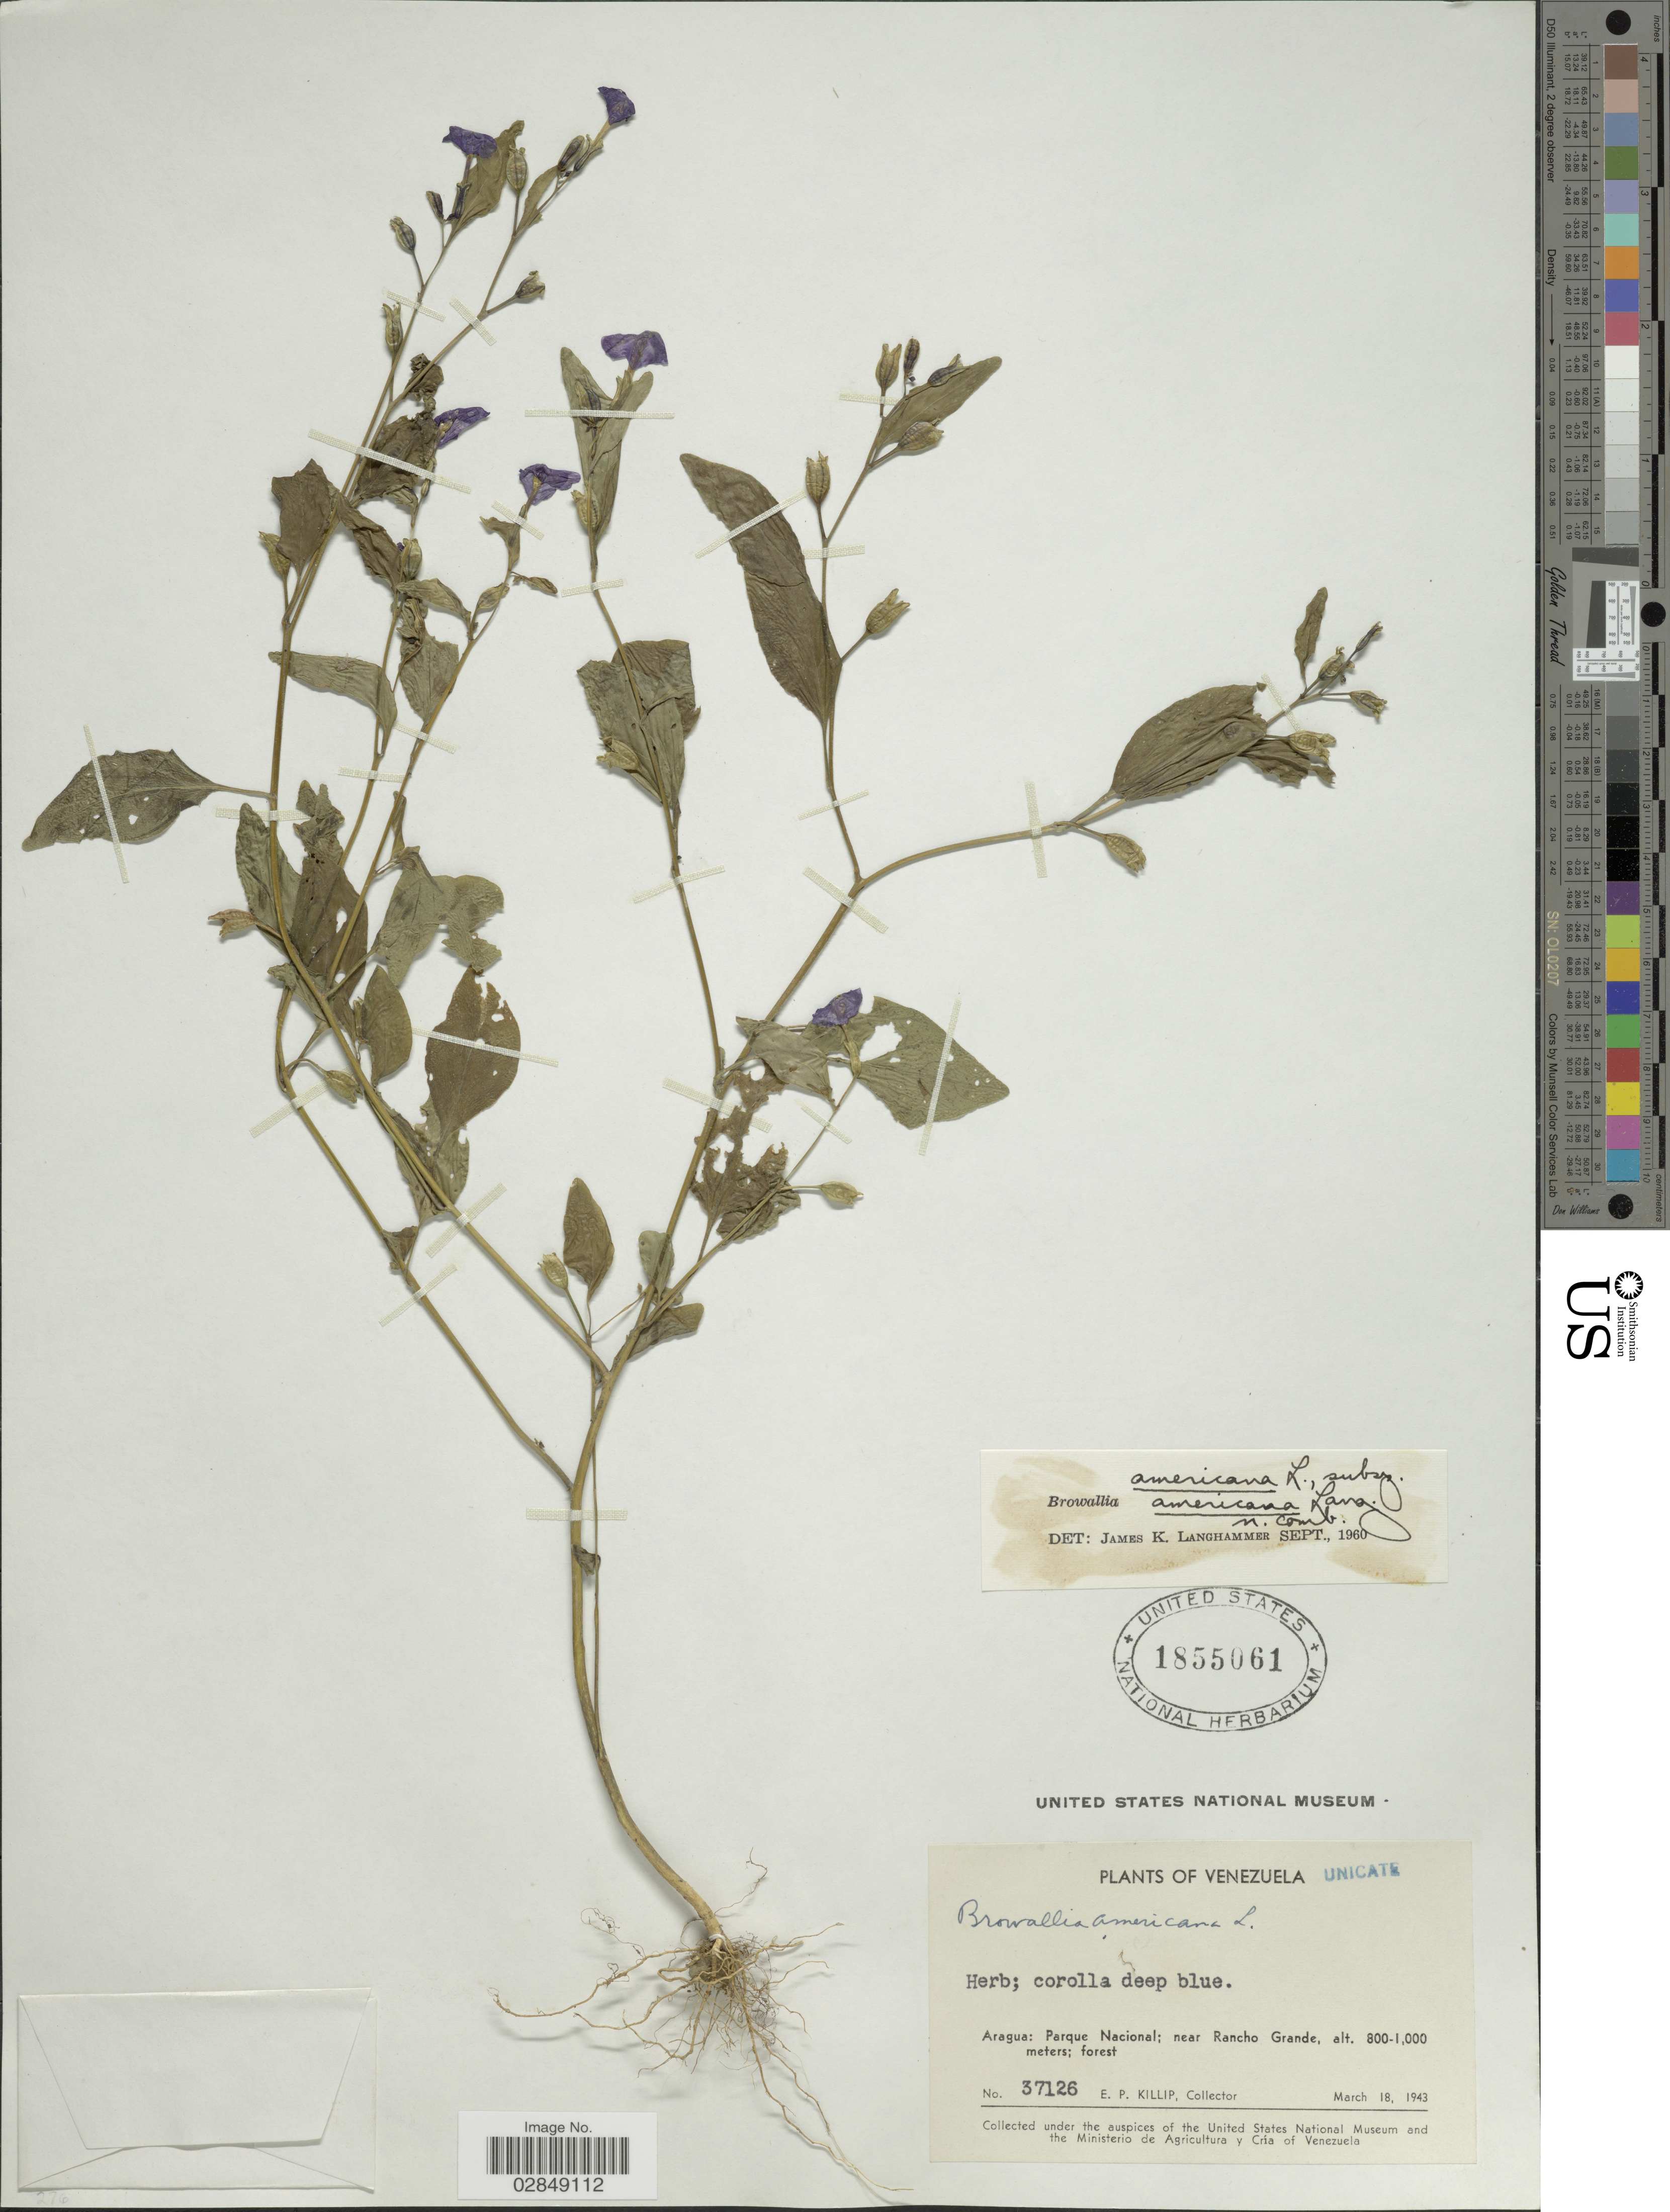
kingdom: Plantae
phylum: Tracheophyta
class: Magnoliopsida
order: Solanales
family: Solanaceae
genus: Browallia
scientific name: Browallia americana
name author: L.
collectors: E. P. Killip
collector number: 37126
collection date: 1943-03-18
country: Venezuela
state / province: Aragua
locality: Parque Nacional; near Rancho Grande.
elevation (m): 800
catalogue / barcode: US 1855061